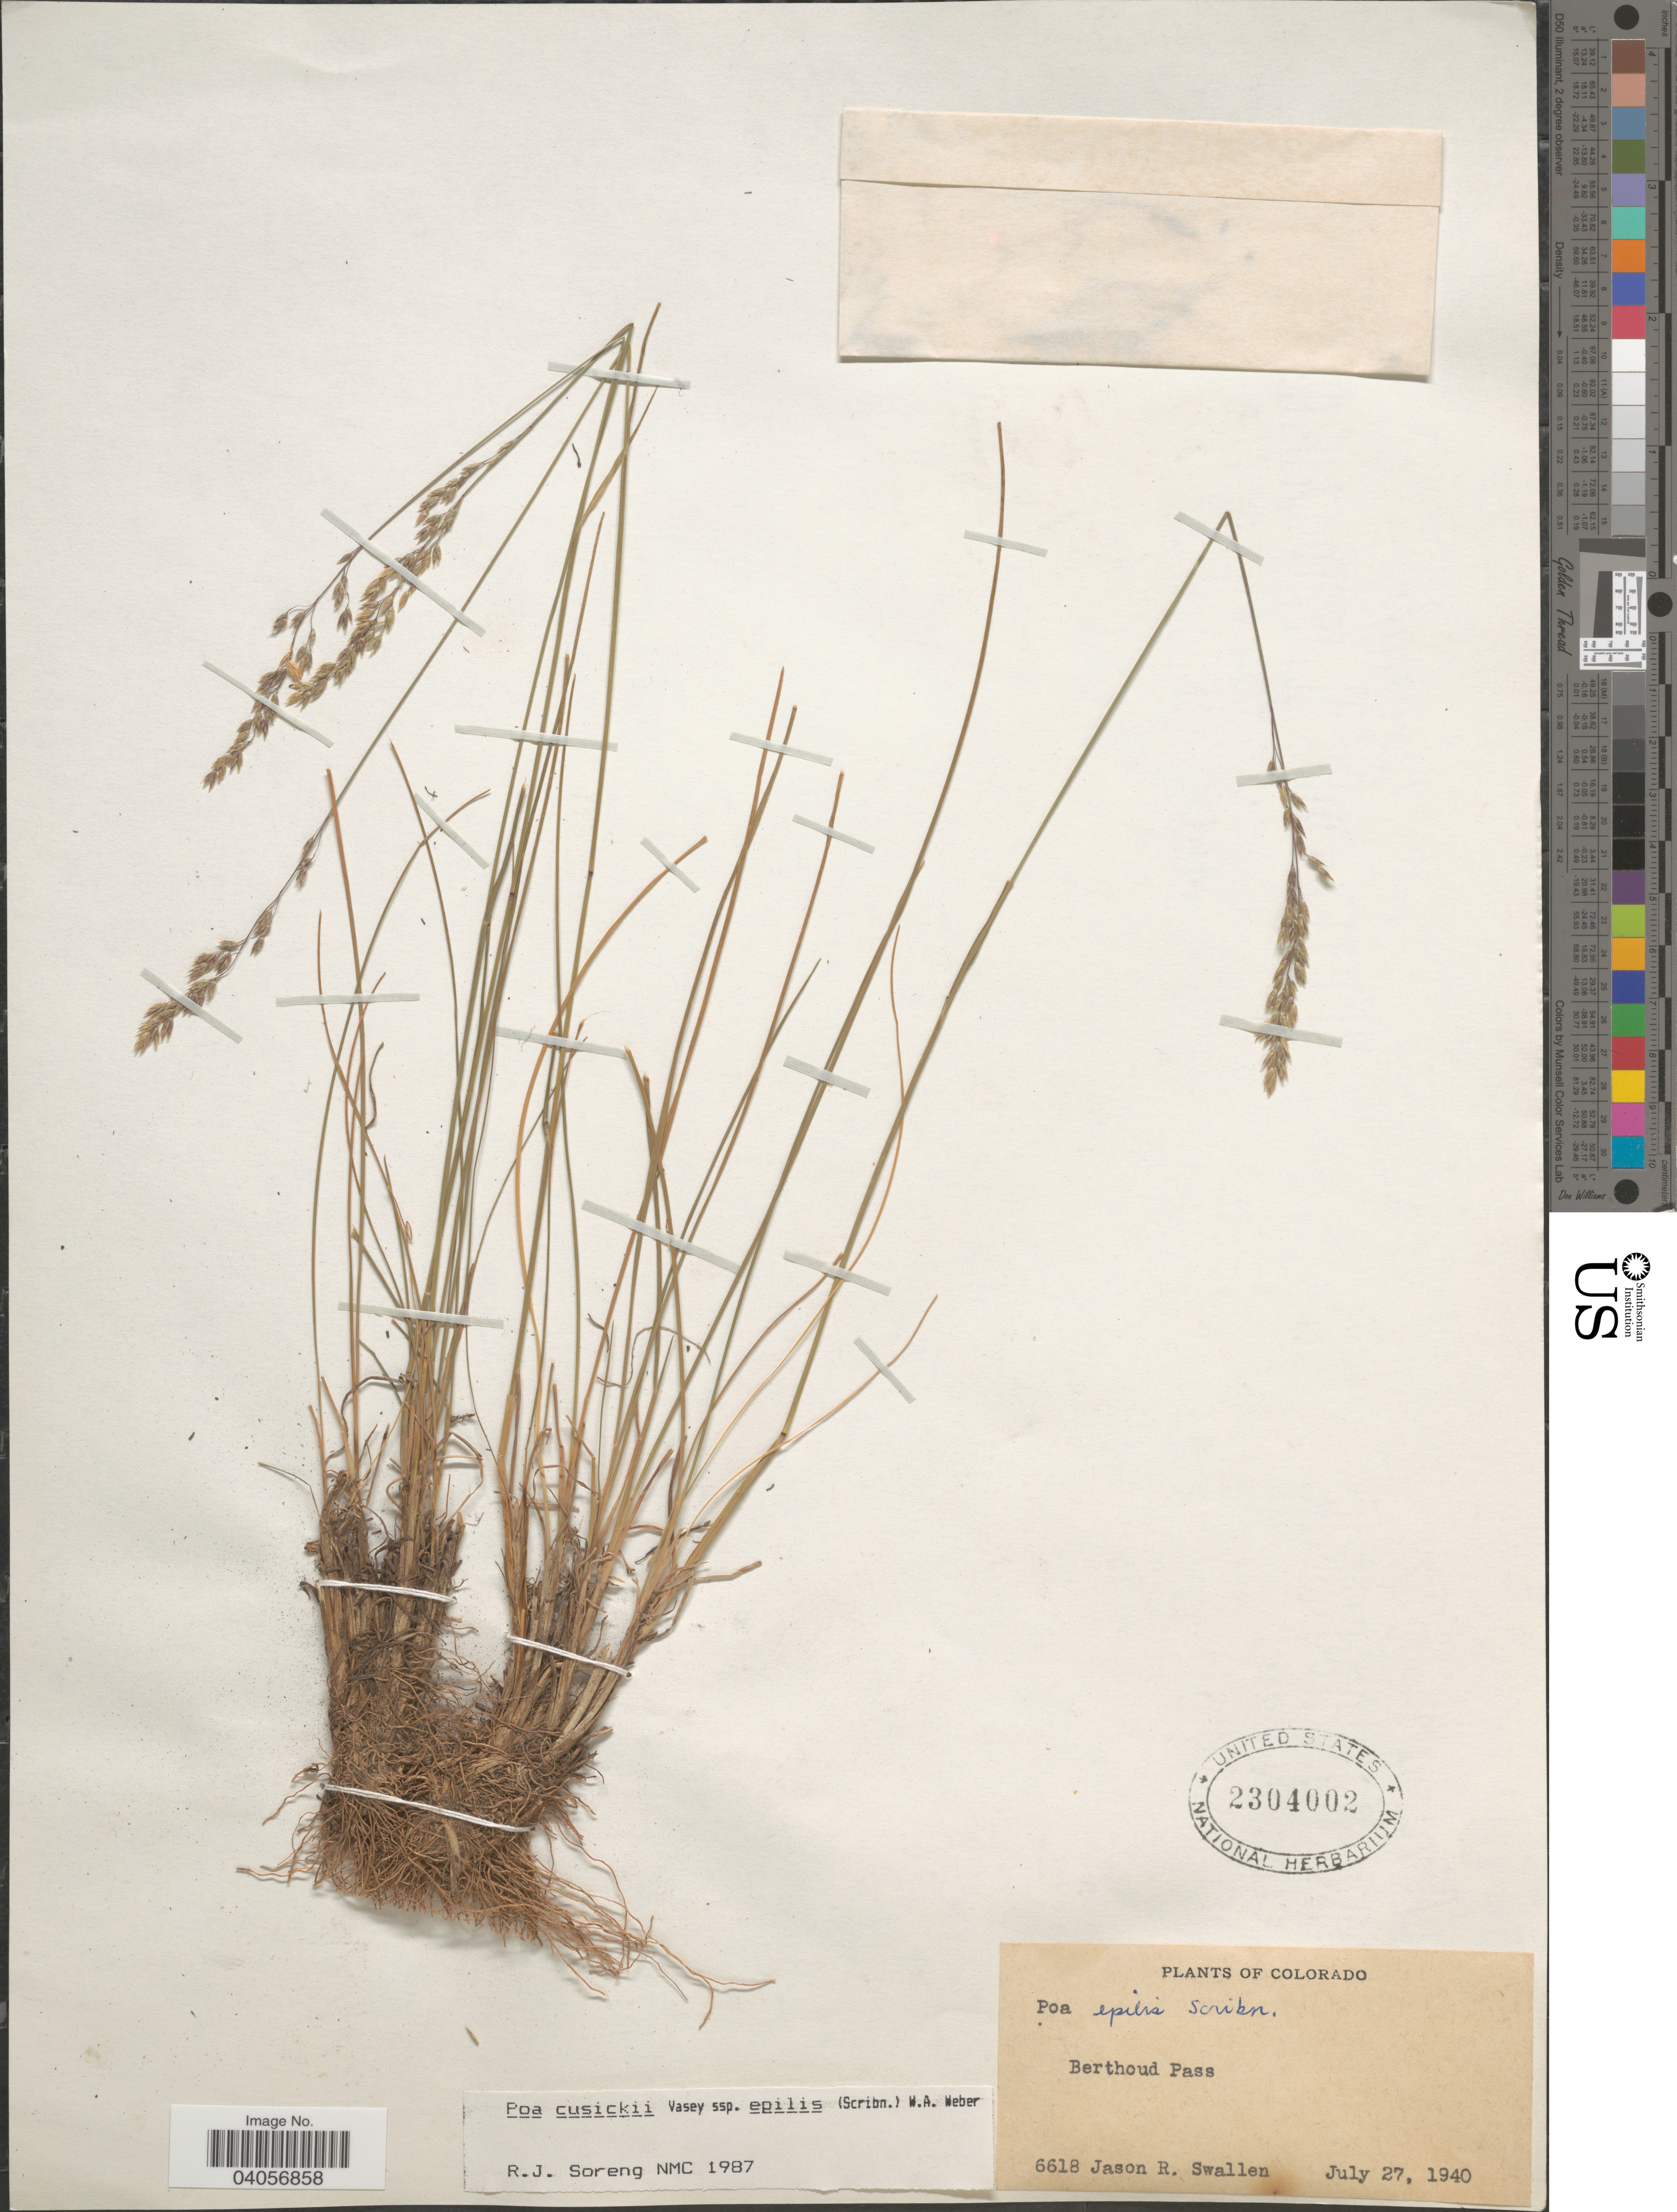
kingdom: Plantae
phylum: Tracheophyta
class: Liliopsida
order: Poales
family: Poaceae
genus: Poa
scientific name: Poa cusickii subsp. epilis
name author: (Scribn.) W.A. Weber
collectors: J. R. Swallen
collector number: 6618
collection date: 1940-07-27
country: United States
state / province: Colorado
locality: Berthoud Pass.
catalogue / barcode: US 2304002